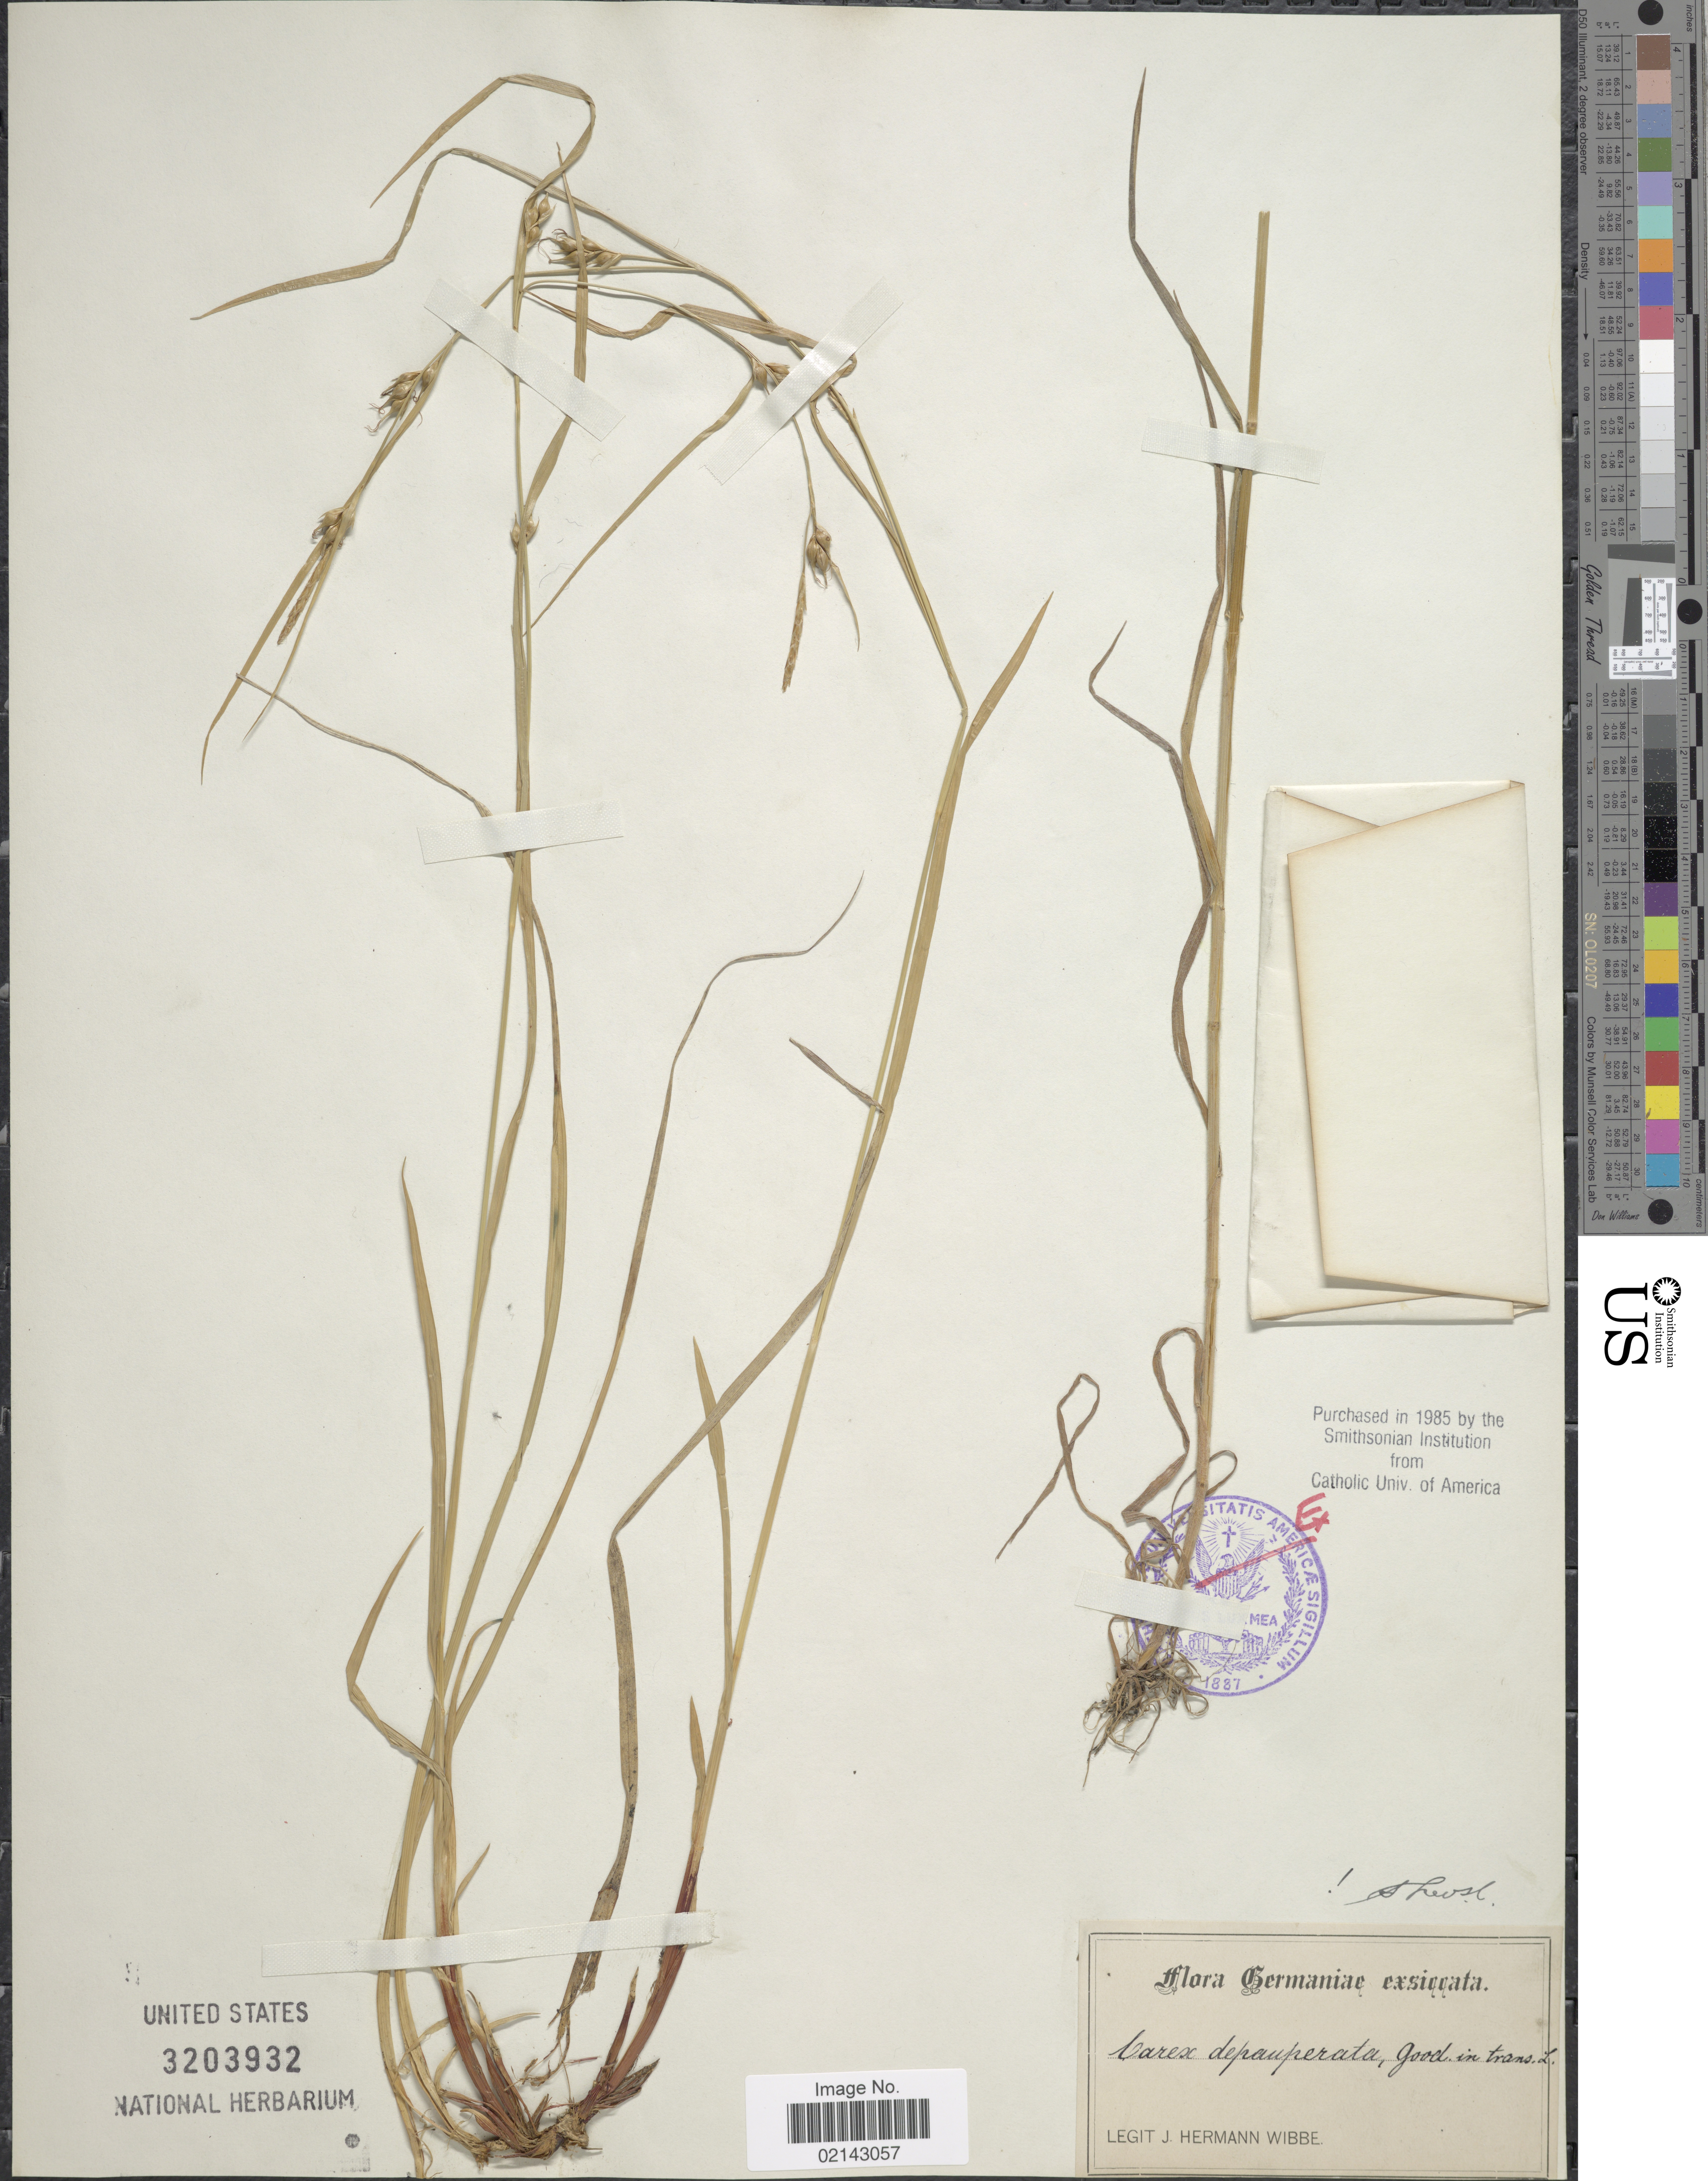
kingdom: Plantae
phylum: Tracheophyta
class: Liliopsida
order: Poales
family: Cyperaceae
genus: Carex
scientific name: Carex depauperata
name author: Curtis ex Woodw.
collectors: J. Wibbe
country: Germany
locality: Germaniae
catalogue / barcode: US 3203932